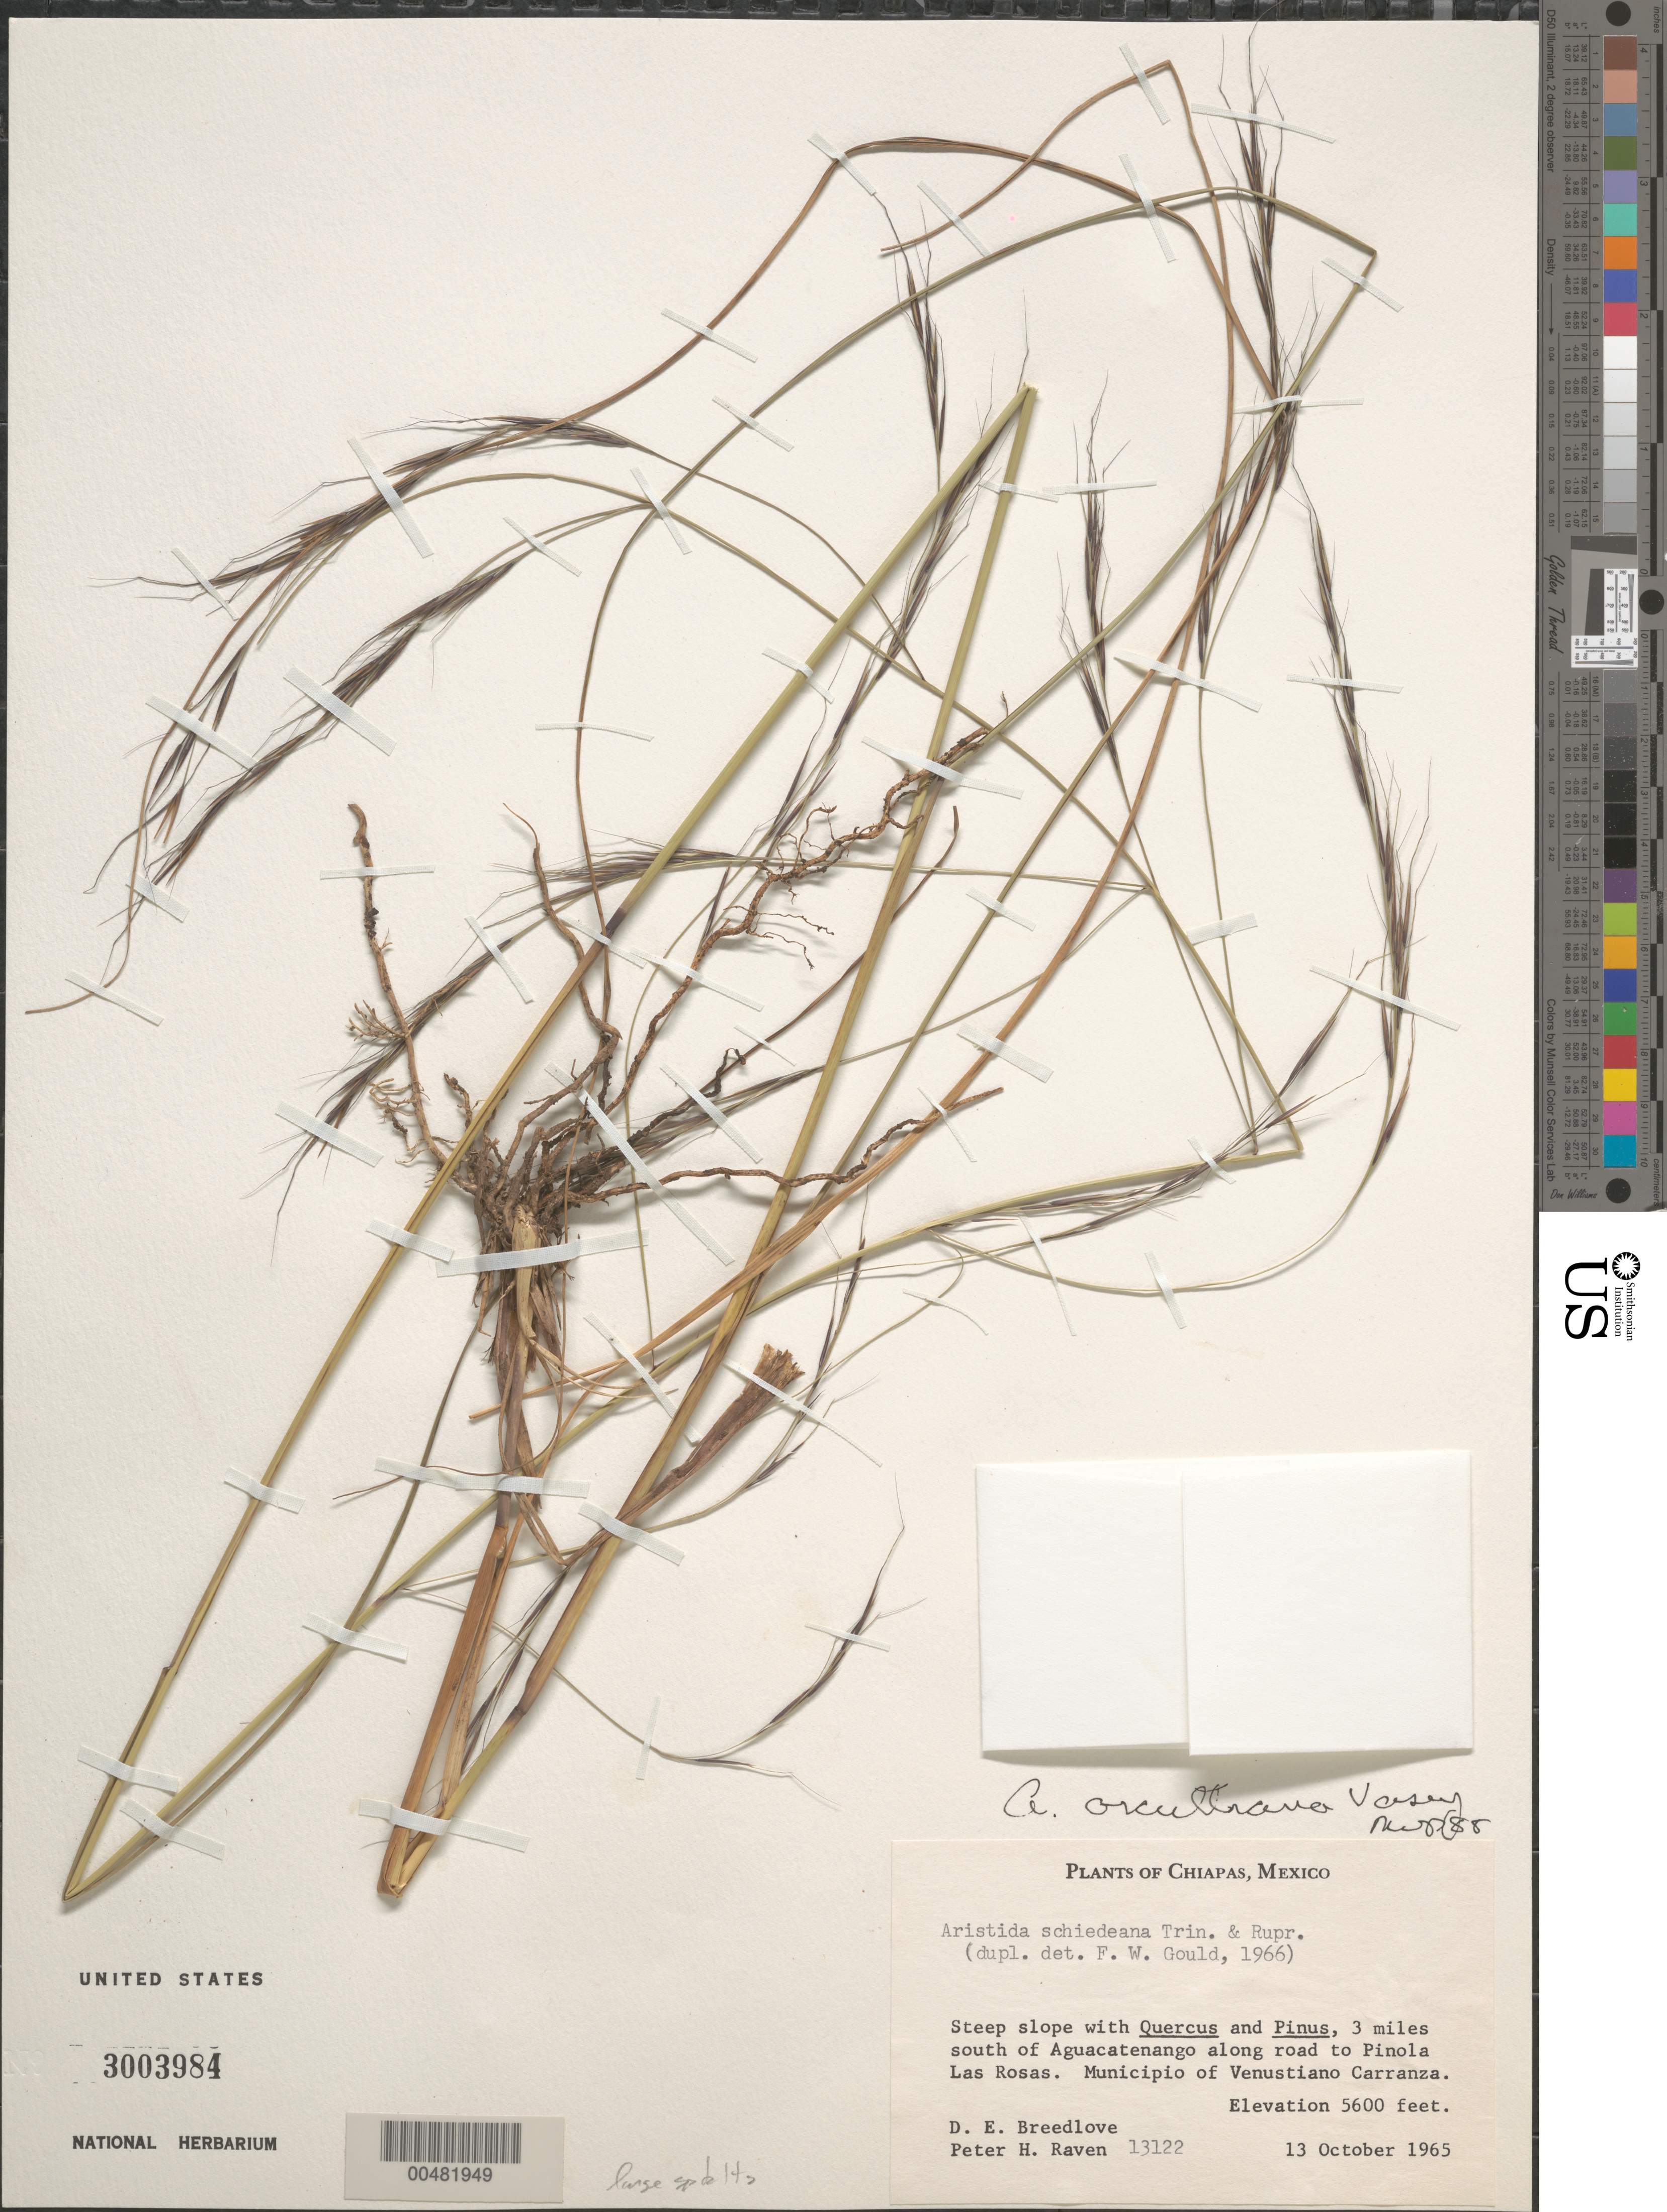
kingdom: Plantae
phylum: Tracheophyta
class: Liliopsida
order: Poales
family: Poaceae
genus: Aristida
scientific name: Aristida schiedeana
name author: Trin. & Rupr.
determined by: Gould, F. W.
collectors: D. E. Breedlove & P. H. Raven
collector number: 13122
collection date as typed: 13 Oct 1965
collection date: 1965-10-13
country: Mexico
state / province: Chiapas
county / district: Venustiano Carranza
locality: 3 mi S of Aguacatenango along road to Pinola Las Rosas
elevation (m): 1707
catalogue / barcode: US 3003984